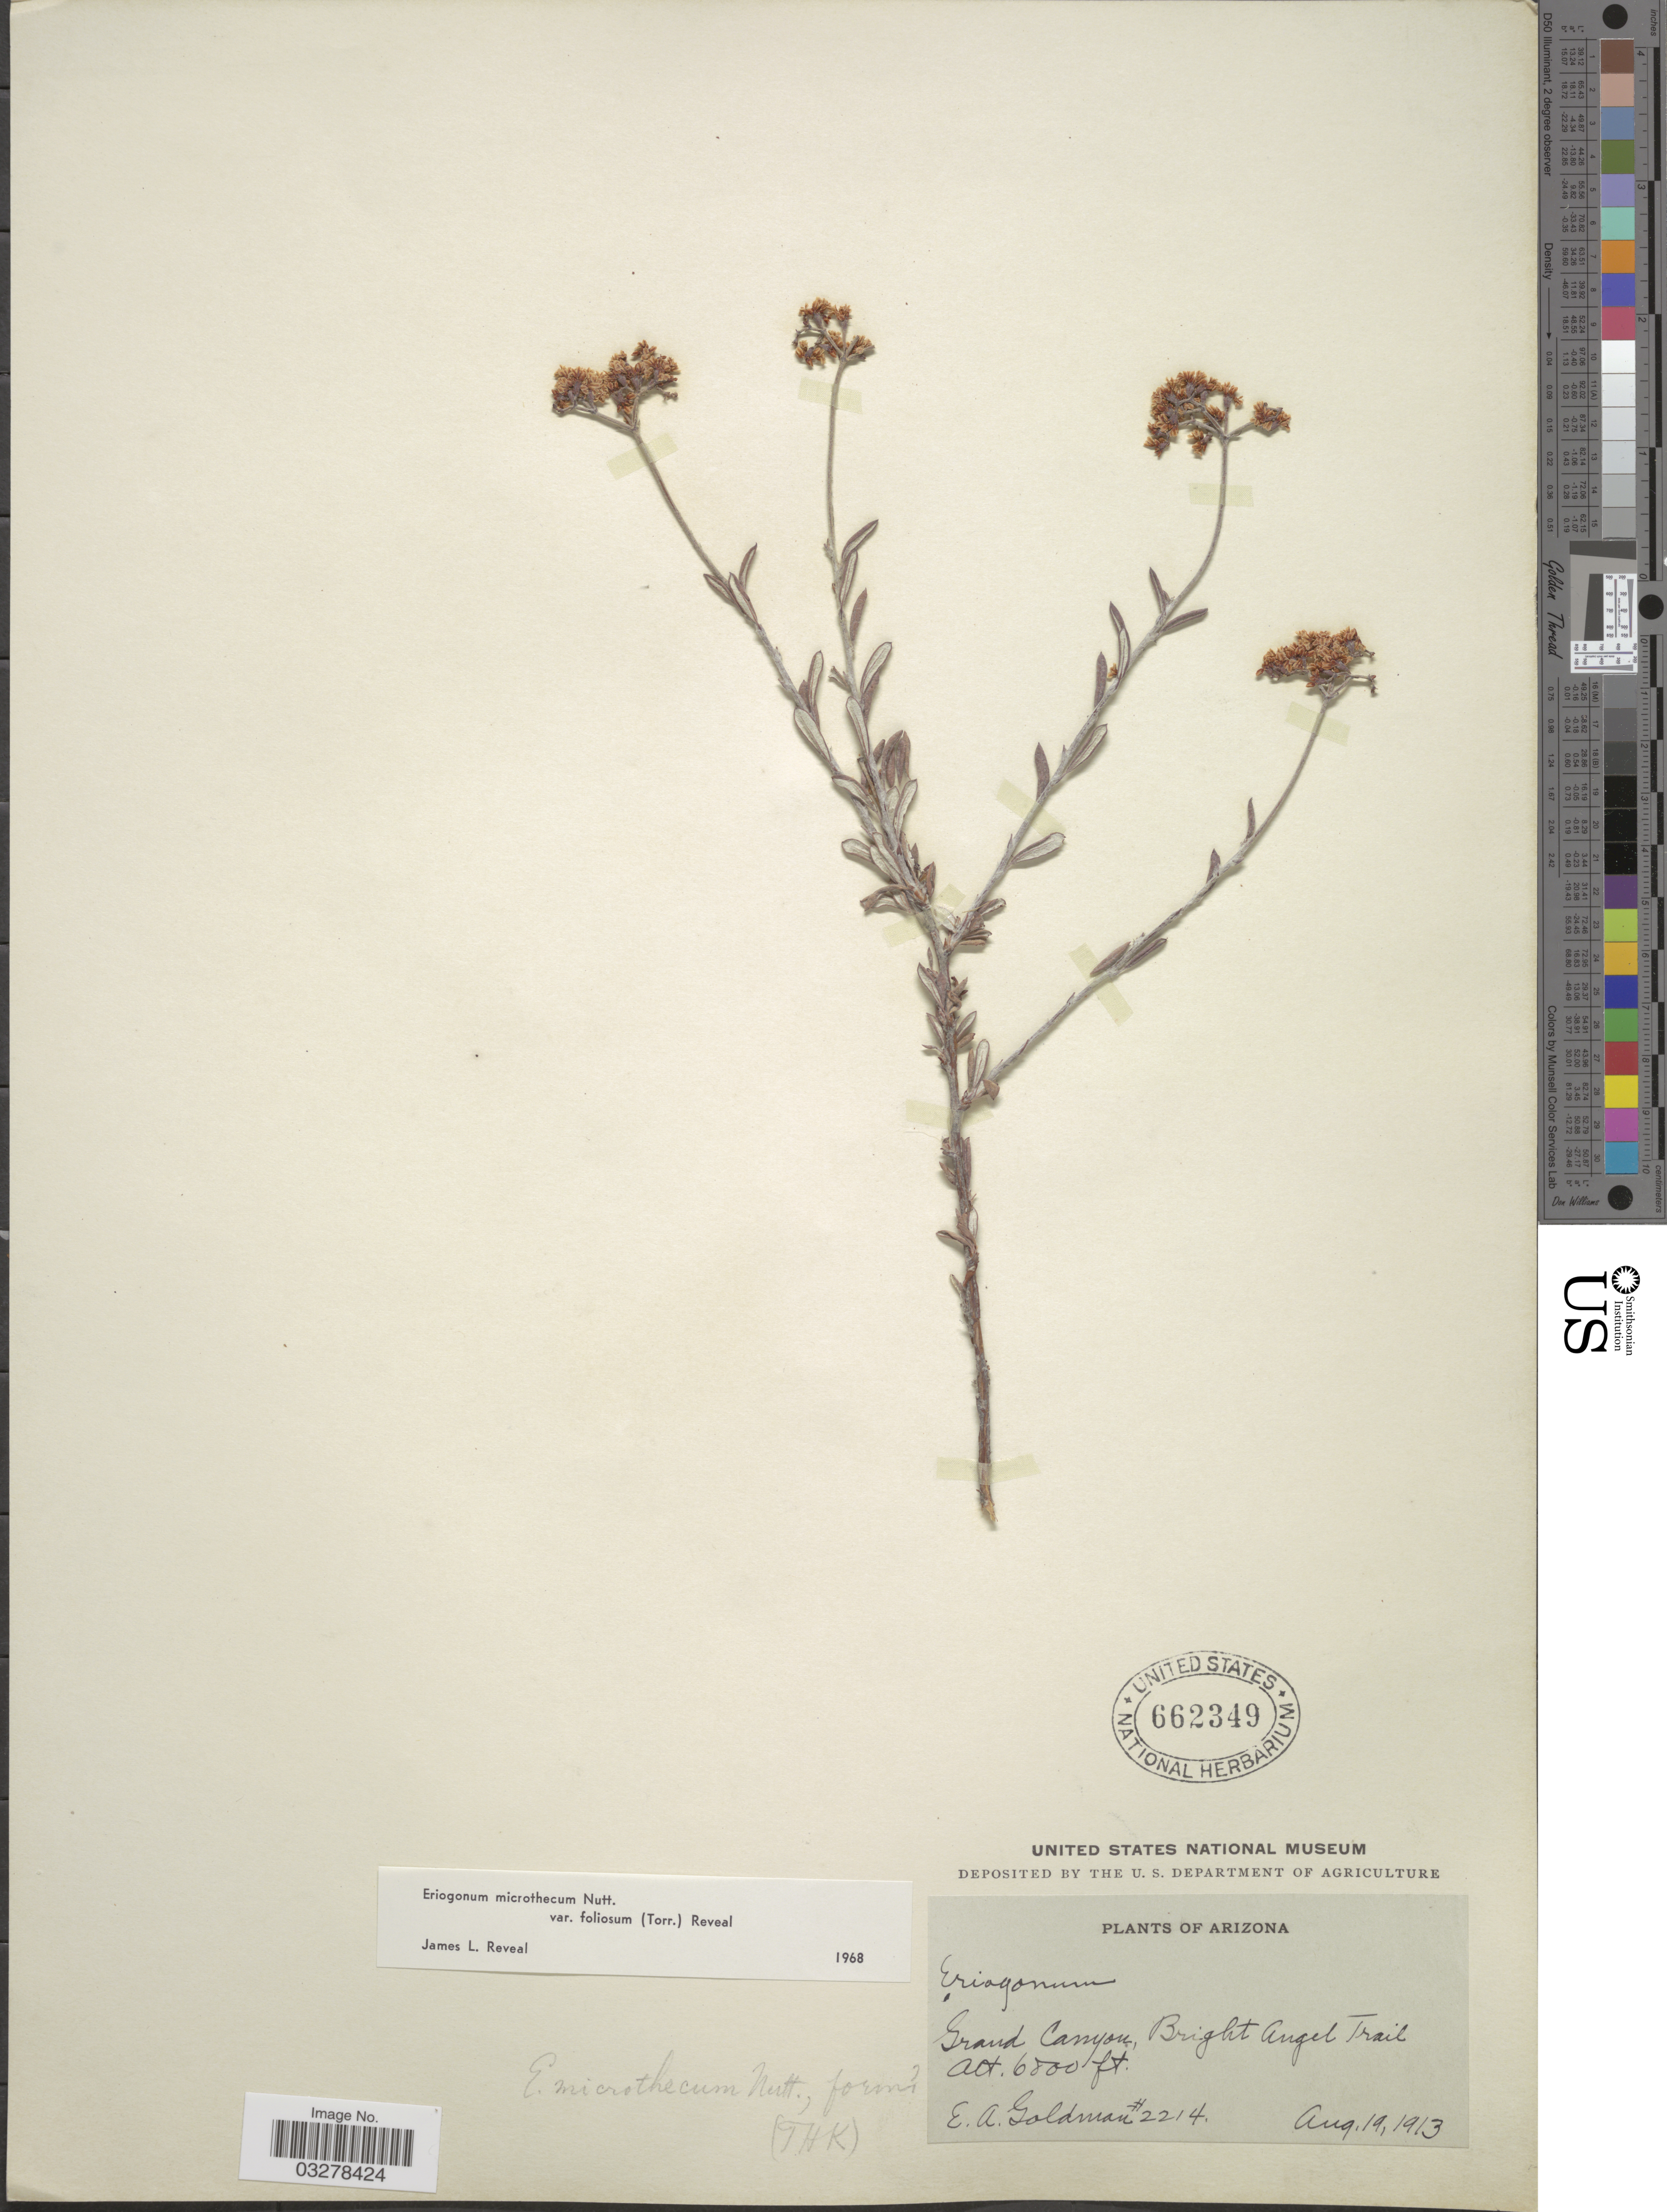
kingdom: Plantae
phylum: Tracheophyta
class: Magnoliopsida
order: Caryophyllales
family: Polygonaceae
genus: Eriogonum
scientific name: Eriogonum microtheca var. foliosum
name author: (Torr. & A. Gray) Reveal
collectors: E. A. Goldman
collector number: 2214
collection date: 1913-08-19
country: United States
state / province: Arizona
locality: Grand Canyon, Bright Angel Trail.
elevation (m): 2073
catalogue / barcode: US 662349